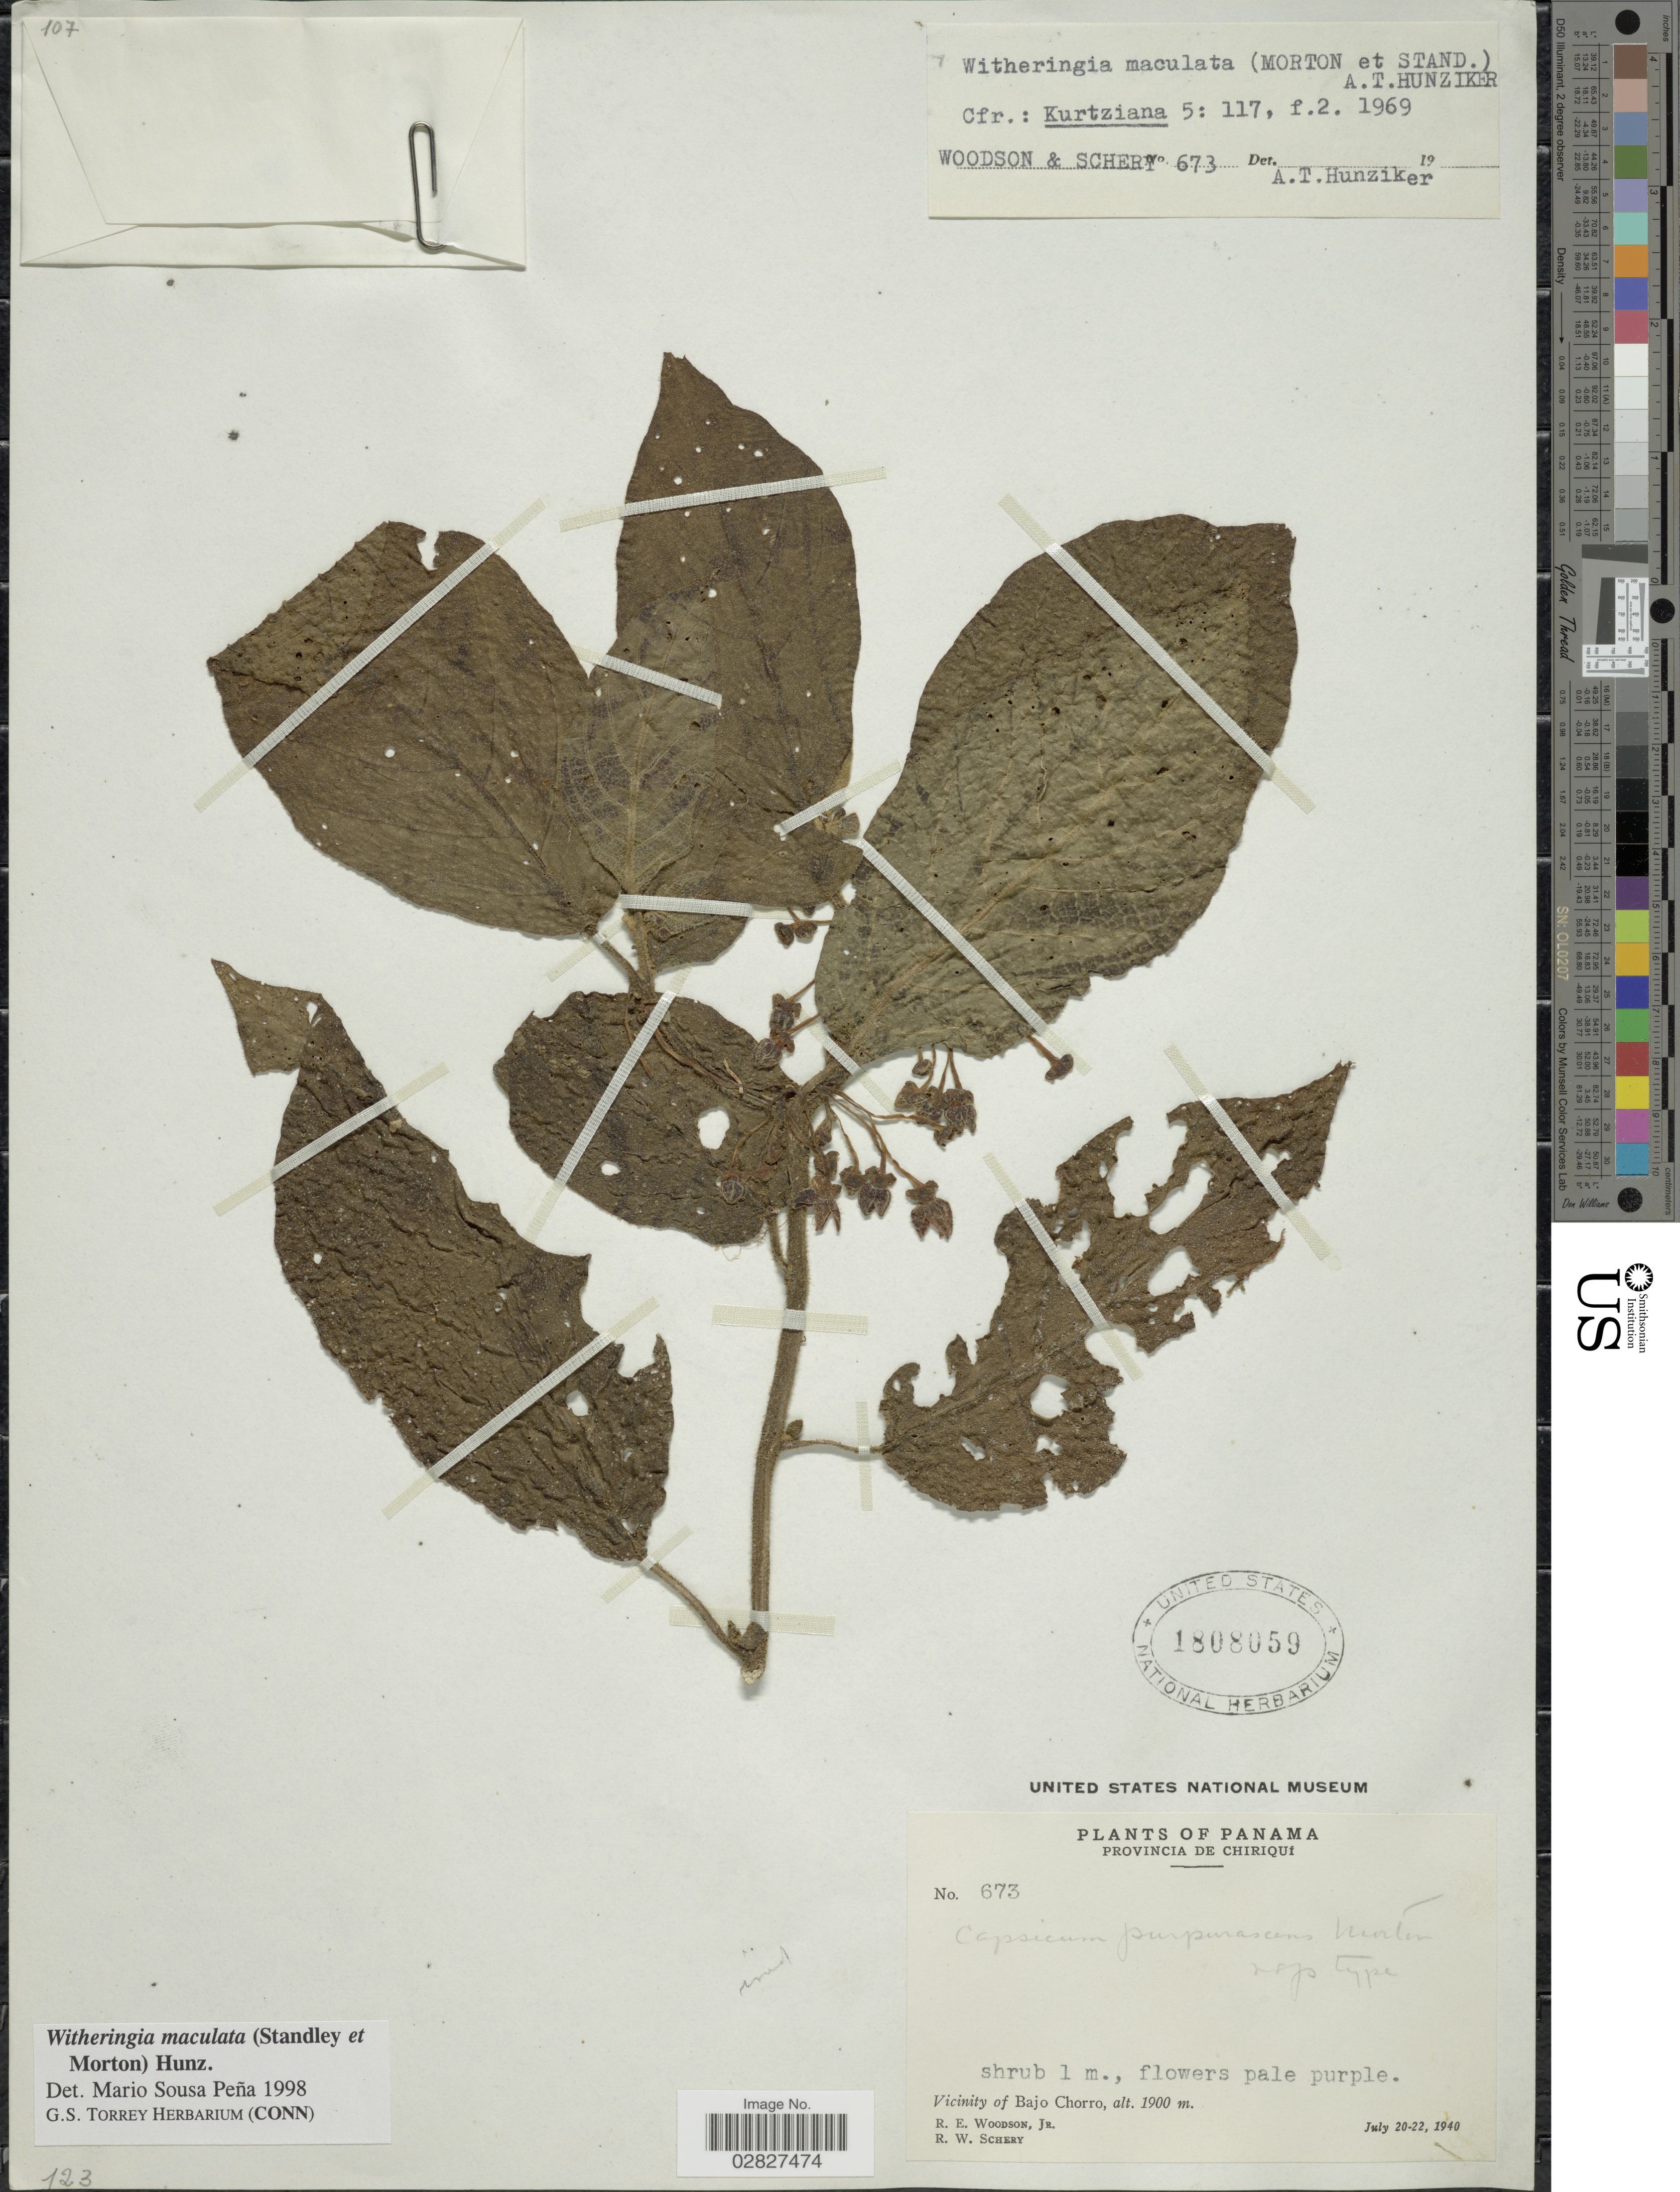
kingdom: Plantae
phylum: Tracheophyta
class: Magnoliopsida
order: Solanales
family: Solanaceae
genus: Witheringia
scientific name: Witheringia maculata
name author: (Standl. & C.V. Morton) Hunz.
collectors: R. E. Woodson & R. W. Schery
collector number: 673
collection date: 1940-07-20/1940-07-22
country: Panama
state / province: Chiriqui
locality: Vicinity of Bajo Chorro.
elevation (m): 1900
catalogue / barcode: US 1808059